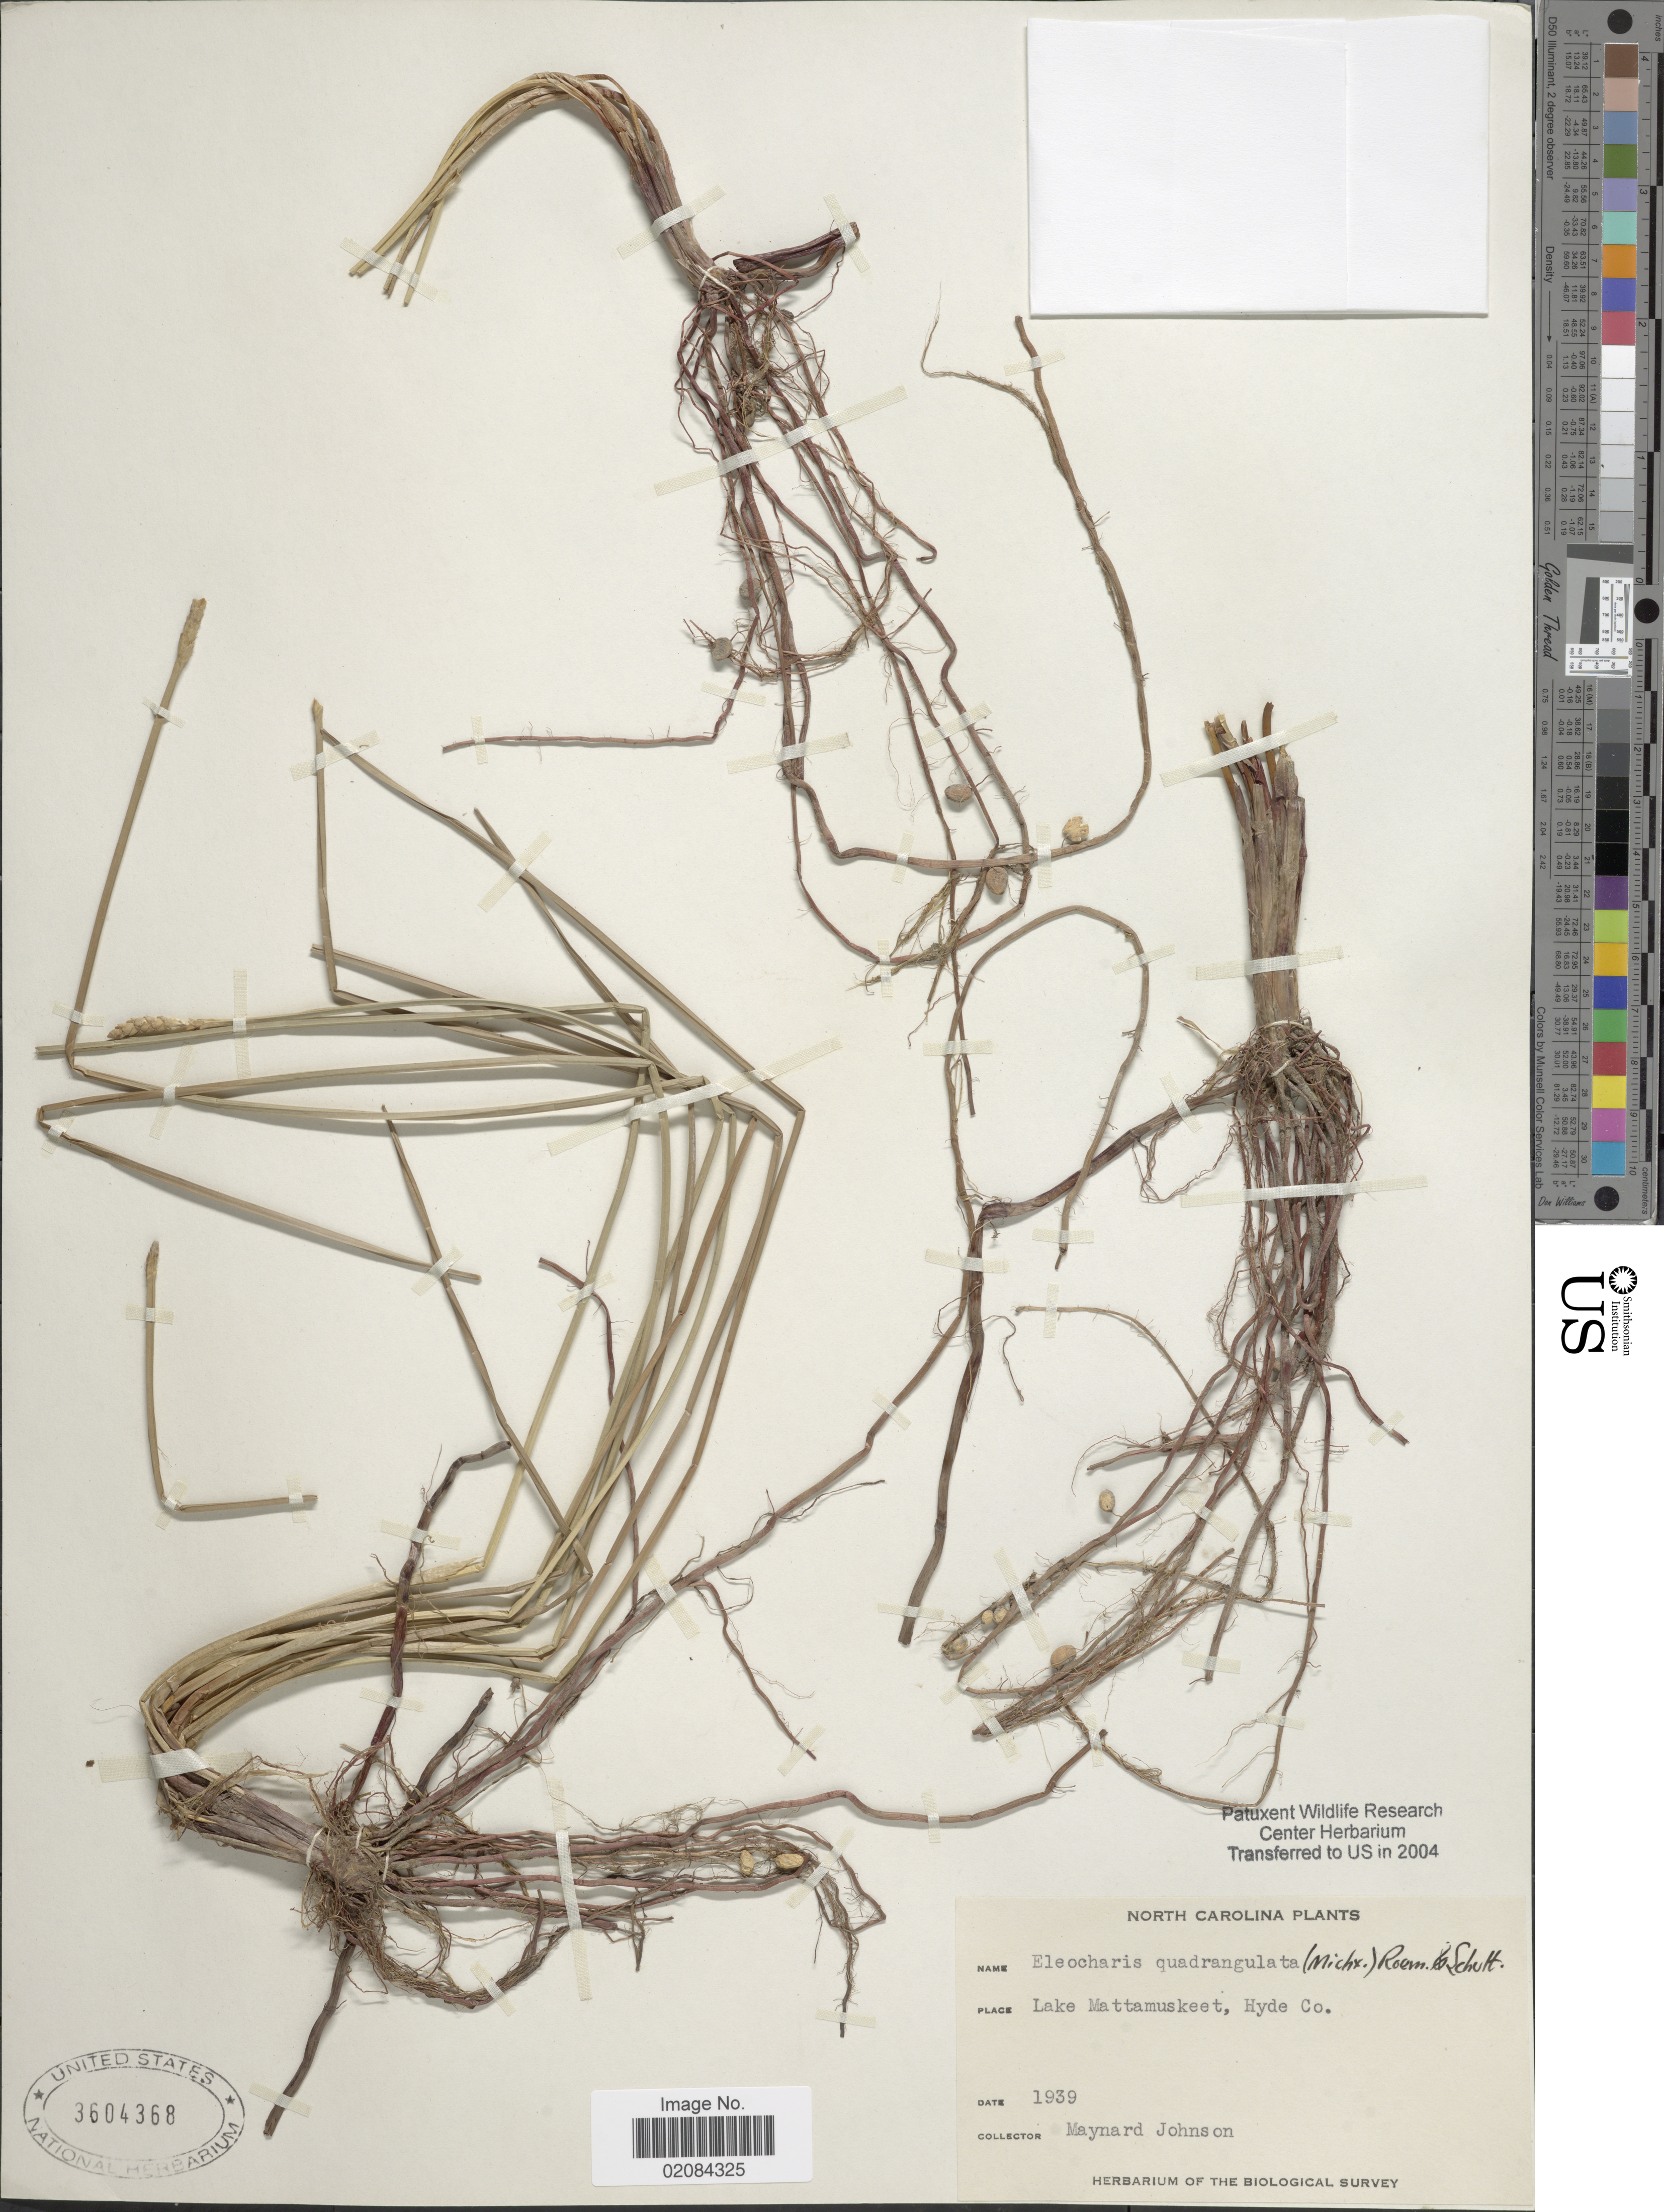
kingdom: Plantae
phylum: Tracheophyta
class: Liliopsida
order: Poales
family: Cyperaceae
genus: Eleocharis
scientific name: Eleocharis quadrangulata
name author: (Michx.) Roem. & Schult.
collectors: M. Johnson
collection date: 1939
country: United States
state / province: North Carolina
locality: North Carolina. Lake Mattamuskeet, Hyde Co.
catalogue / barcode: US 3604368